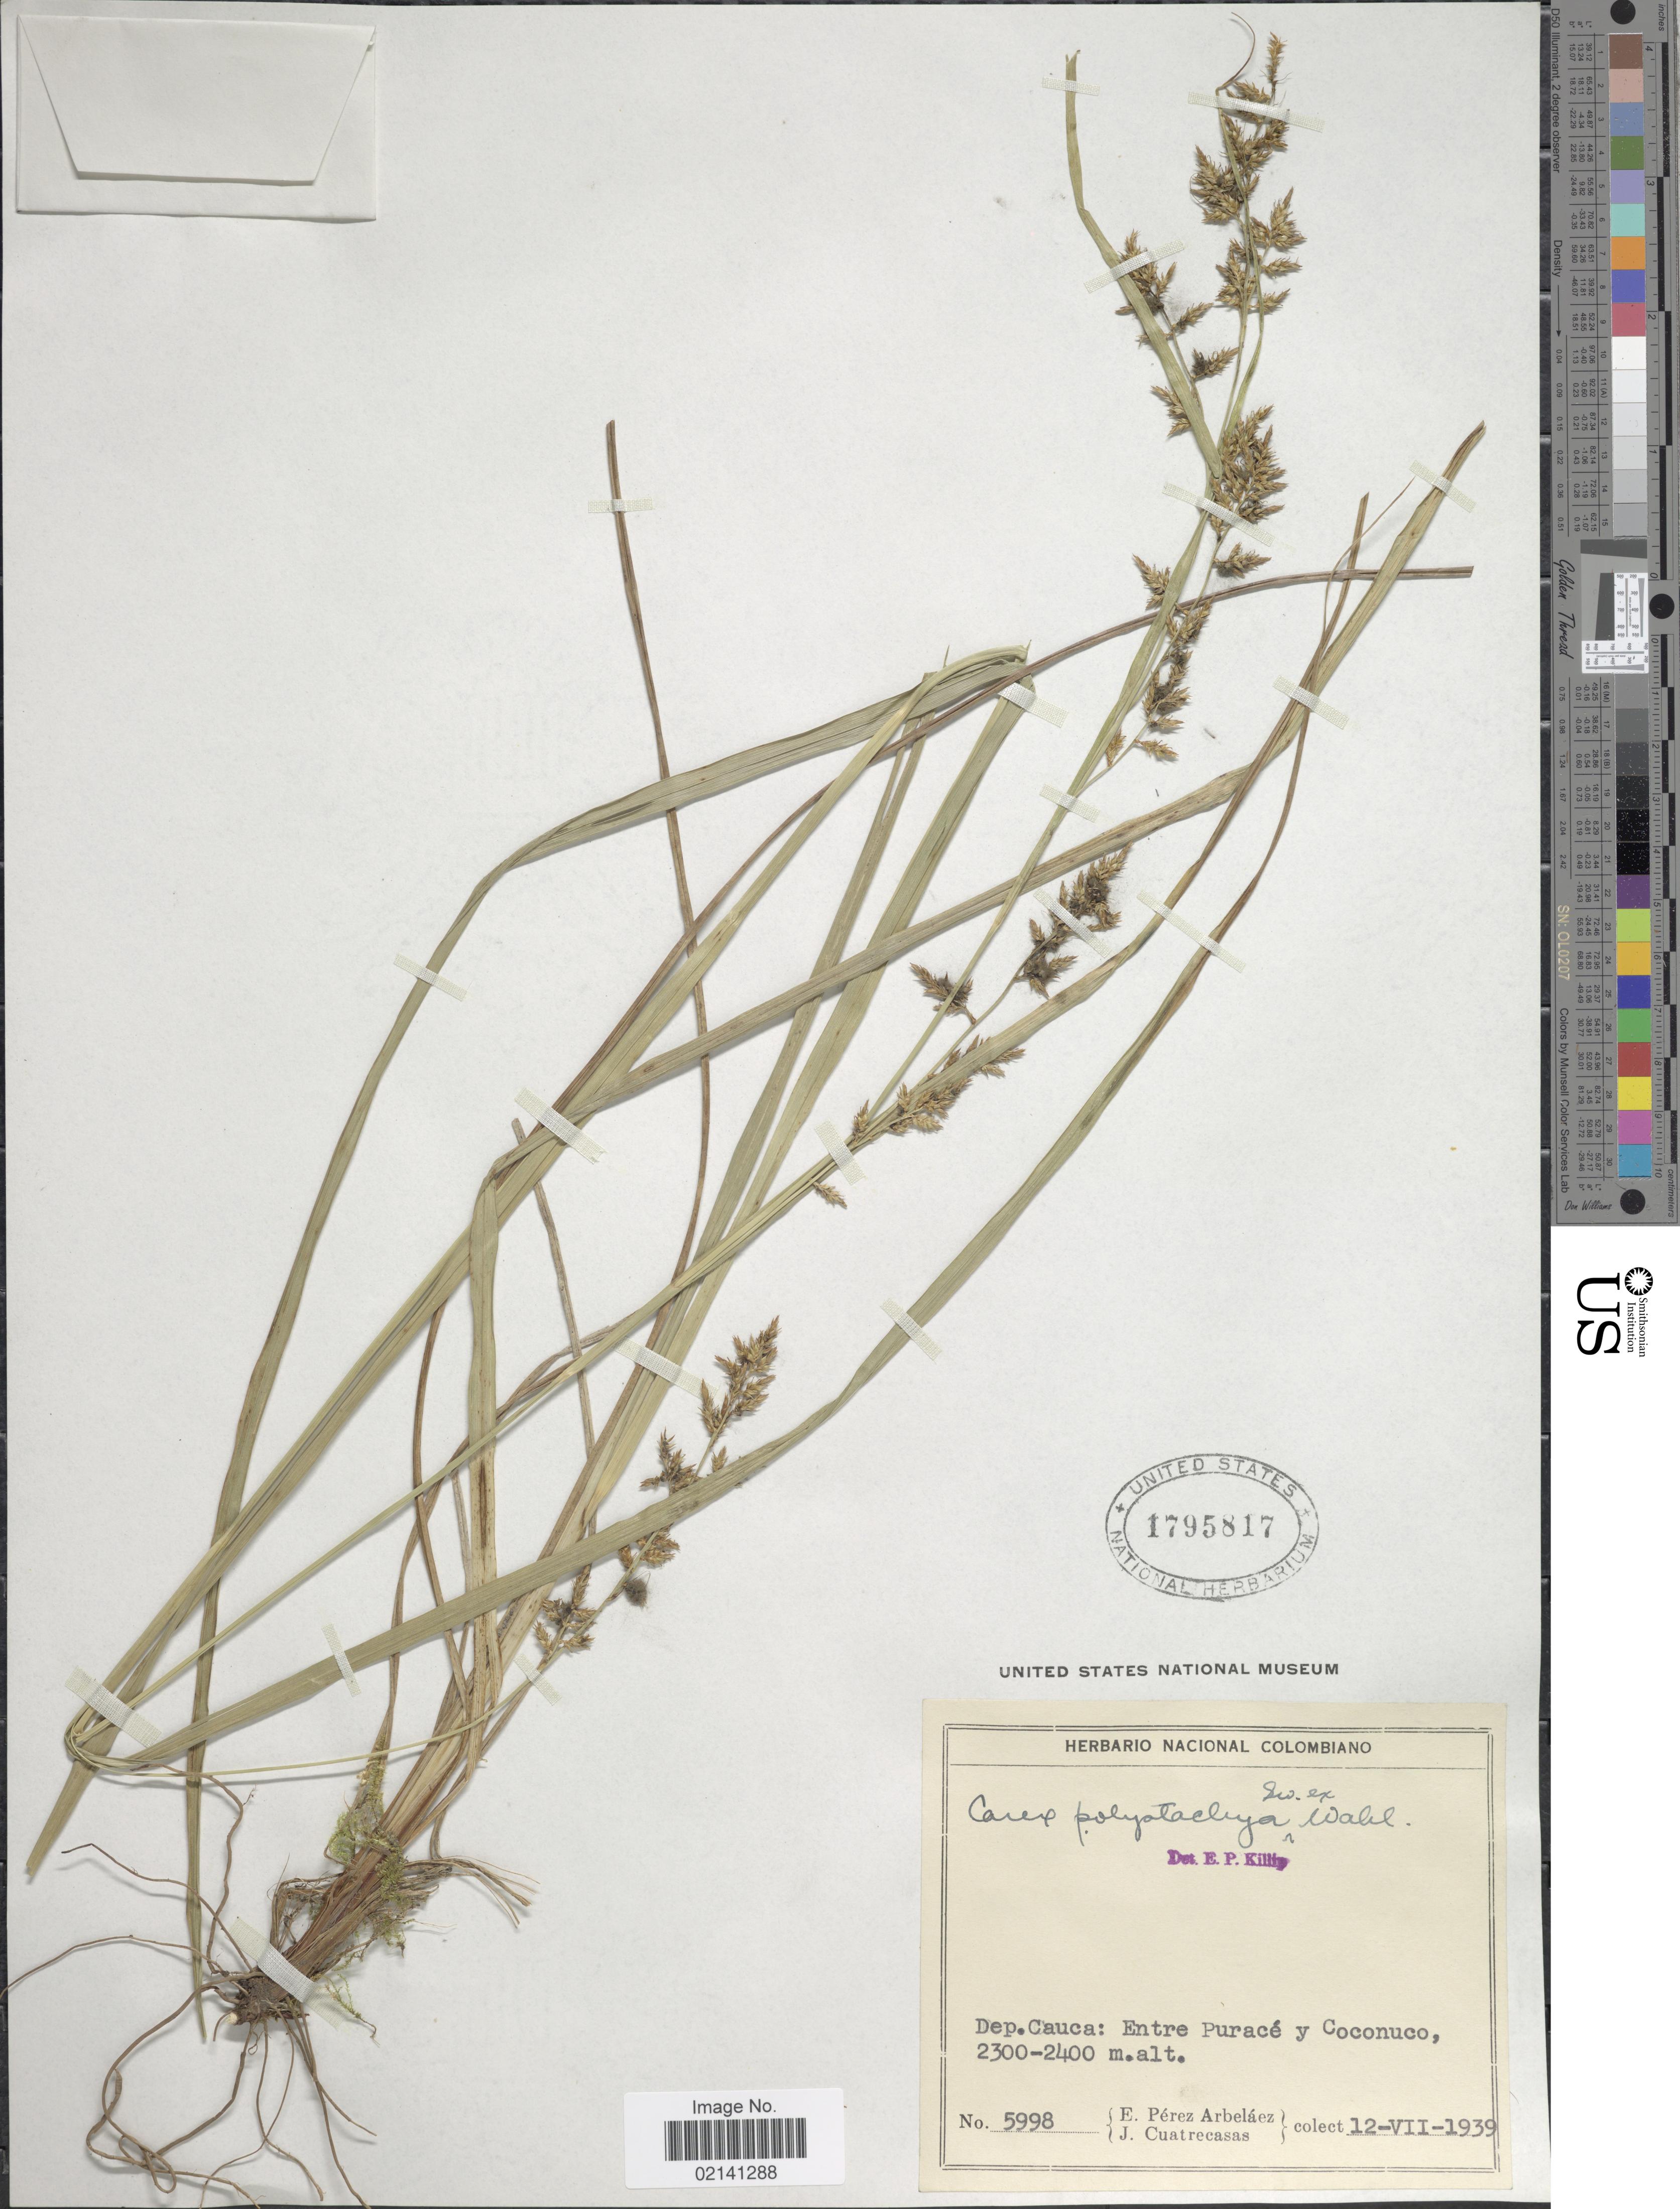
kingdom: Plantae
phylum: Tracheophyta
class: Liliopsida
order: Poales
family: Cyperaceae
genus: Carex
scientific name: Carex polystachya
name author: Sw. ex Wahlenb.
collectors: E. Arbalaez & J. Cuatrecasas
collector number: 5998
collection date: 1939-07-12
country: Colombia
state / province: Cauca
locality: Entre Purace y Coconuco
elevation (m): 2300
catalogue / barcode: US 1795817